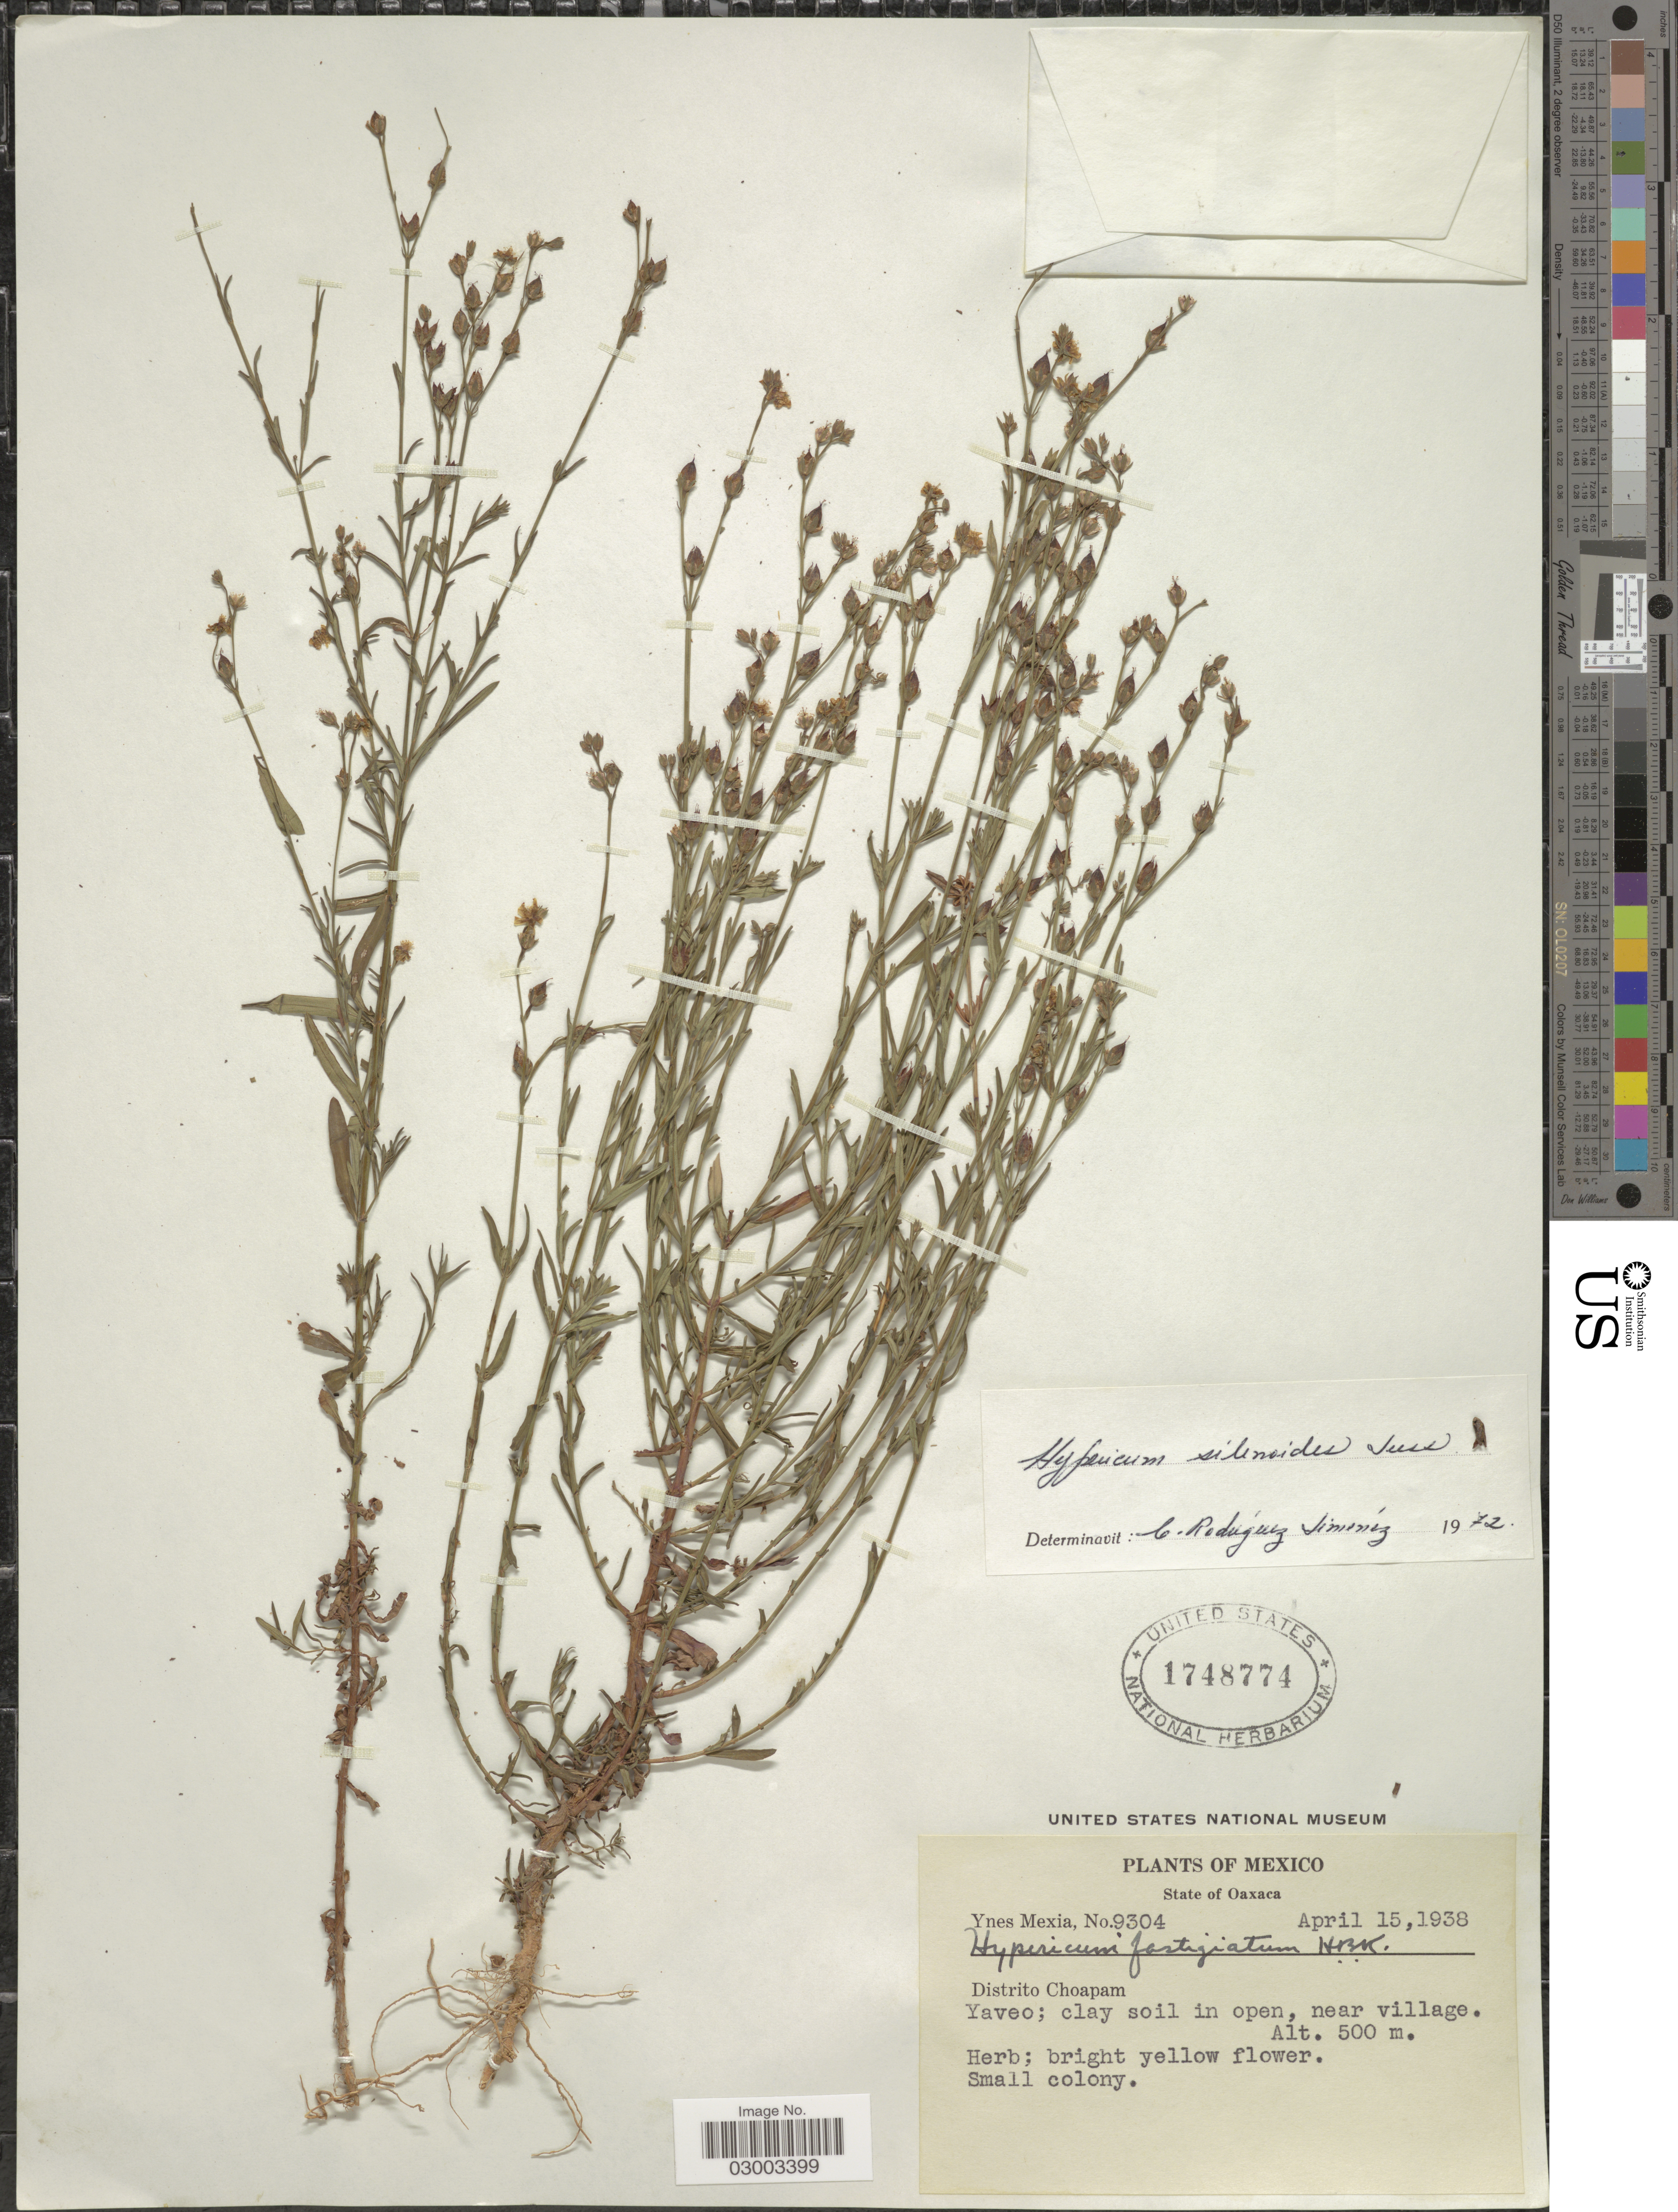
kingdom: Plantae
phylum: Tracheophyta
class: Magnoliopsida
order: Malpighiales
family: Hypericaceae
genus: Hypericum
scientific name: Hypericum silenoides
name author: Juss.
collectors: Y. Mexia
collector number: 9304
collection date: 1938-04-15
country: Mexico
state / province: Oaxaca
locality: State of Oaxaca. Distrito Choapam. Yaveo; clay soil in open, near village.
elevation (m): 500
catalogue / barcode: US 1748774